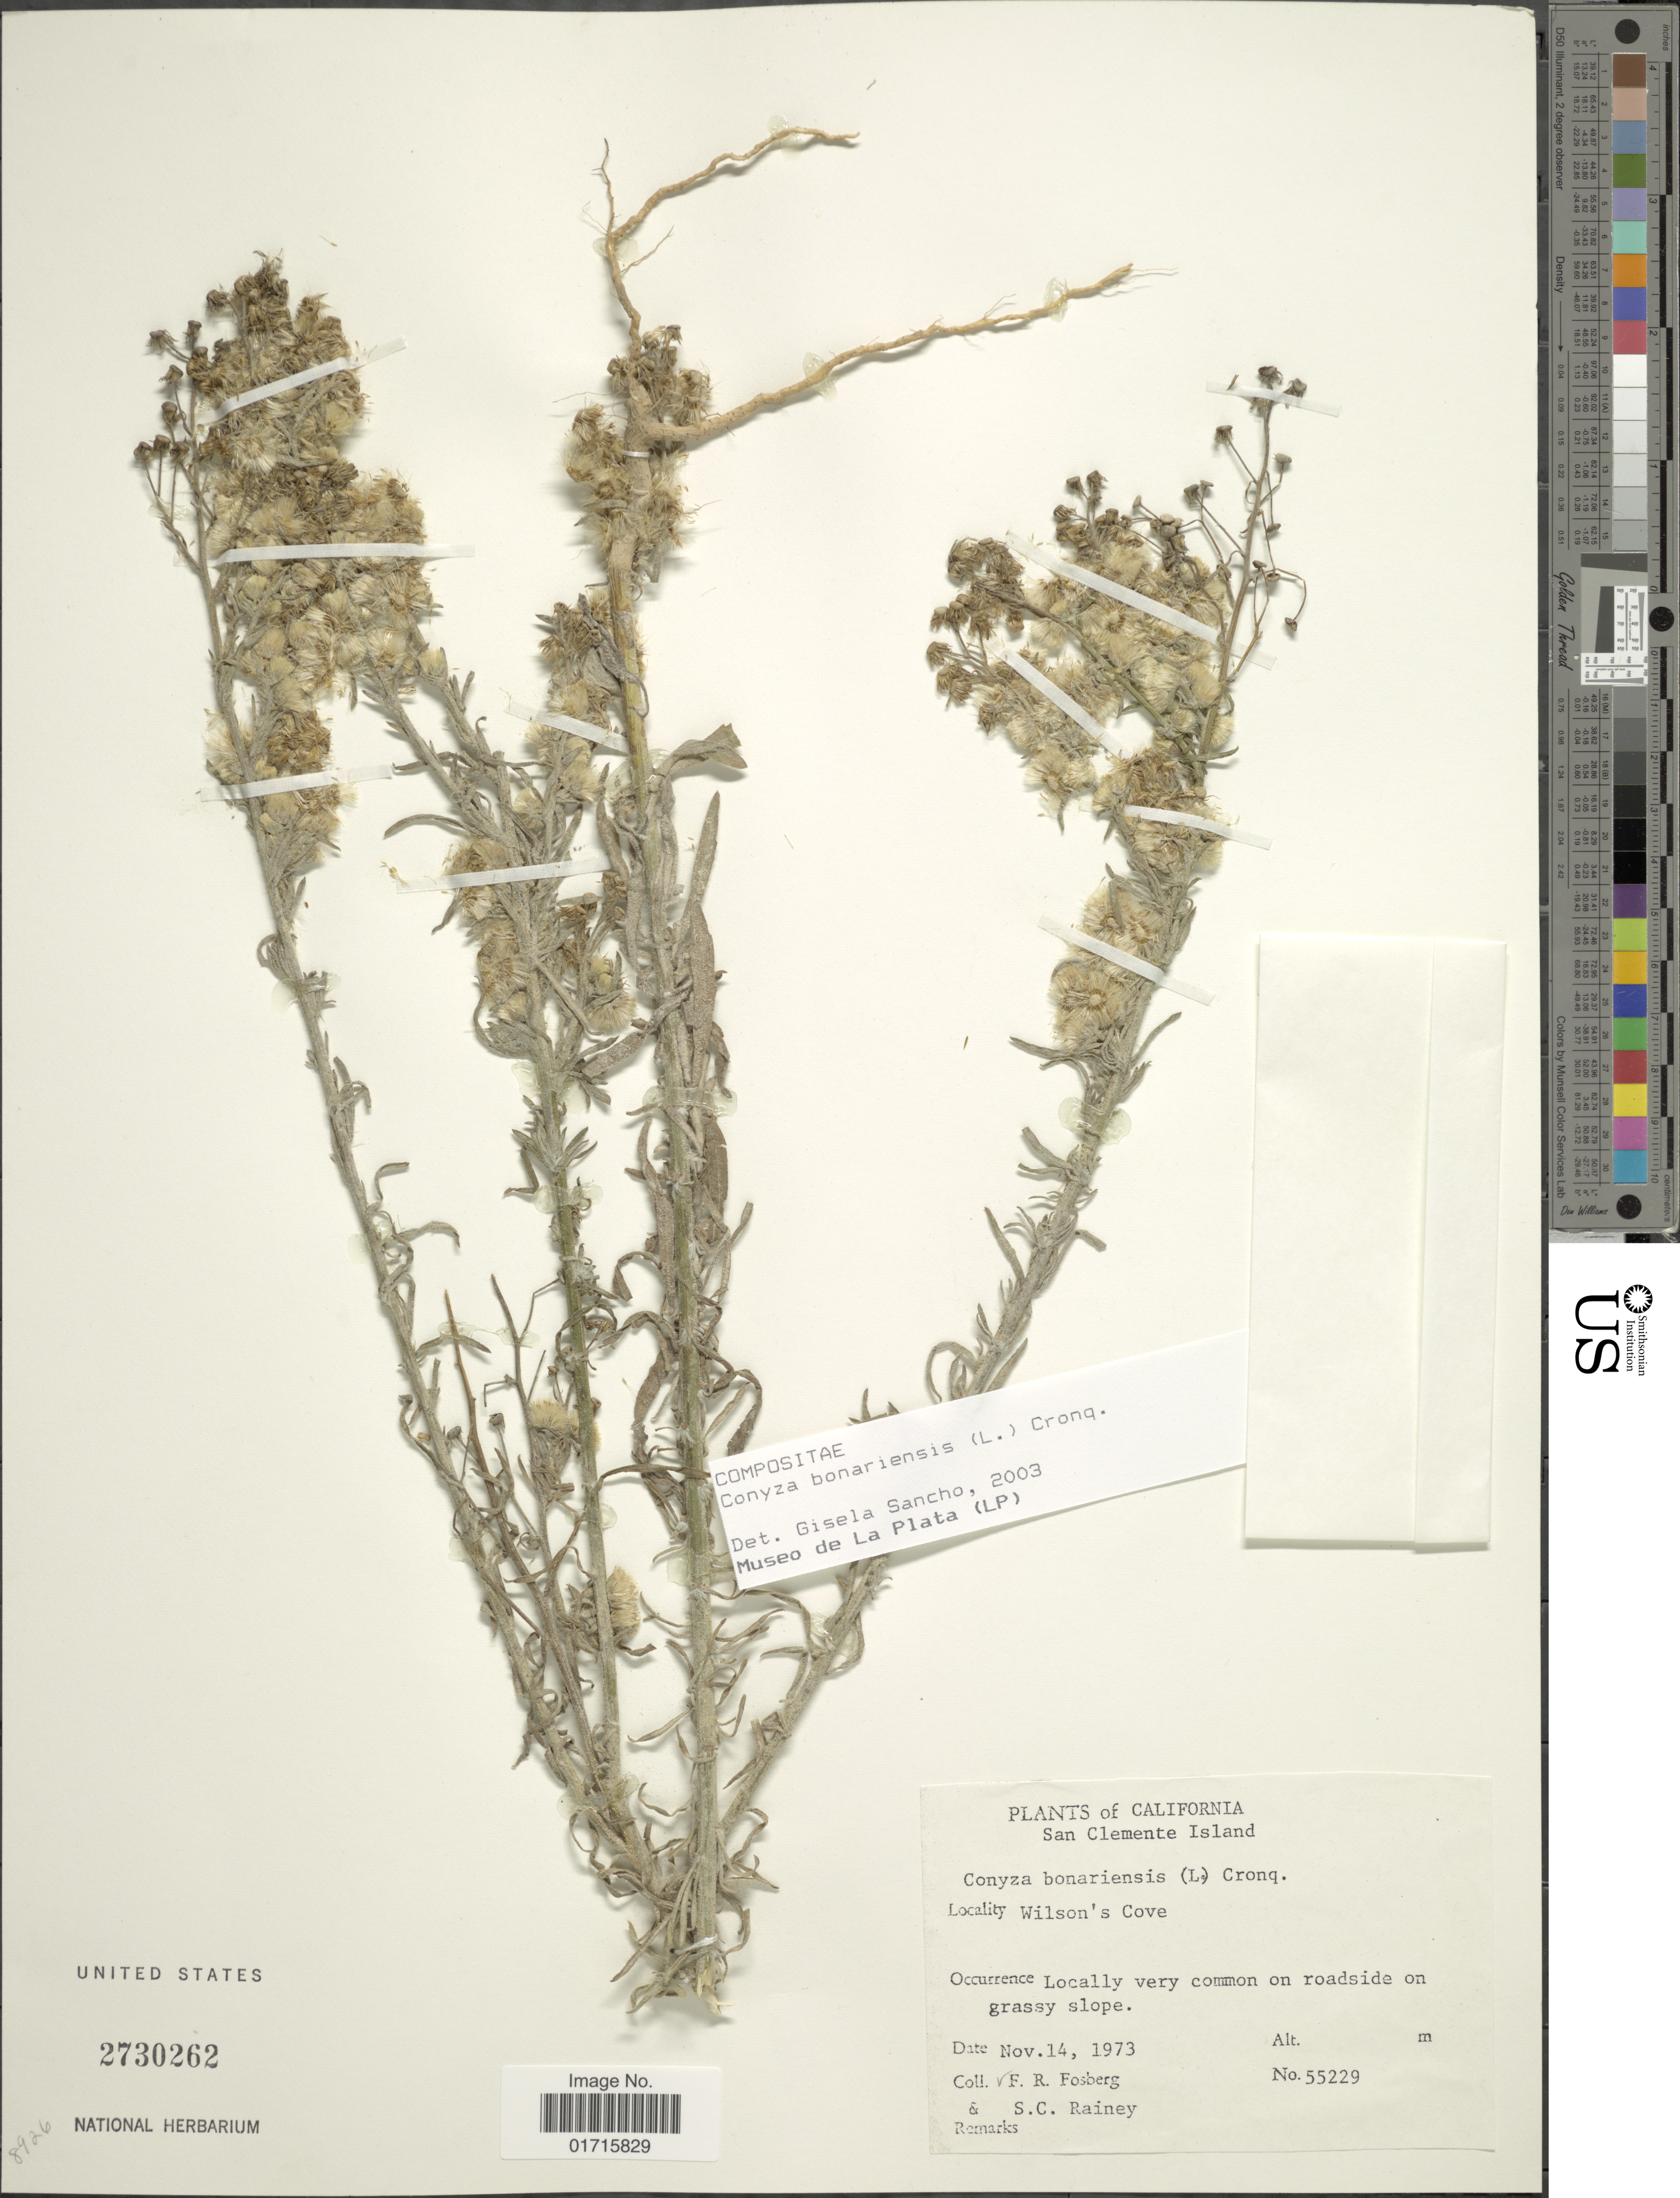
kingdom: Plantae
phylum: Tracheophyta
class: Magnoliopsida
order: Asterales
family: Asteraceae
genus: Conyza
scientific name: Conyza bonariensis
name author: (L.) Cronq.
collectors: F. R. Fosberg & S. C. Rainey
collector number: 55229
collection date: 1973-11-14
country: United States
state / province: California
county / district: Los Angeles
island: San Clemente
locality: California. San Clemente Island. Wilson's Cove. on roadside on grassy slope.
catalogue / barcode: US 2730262